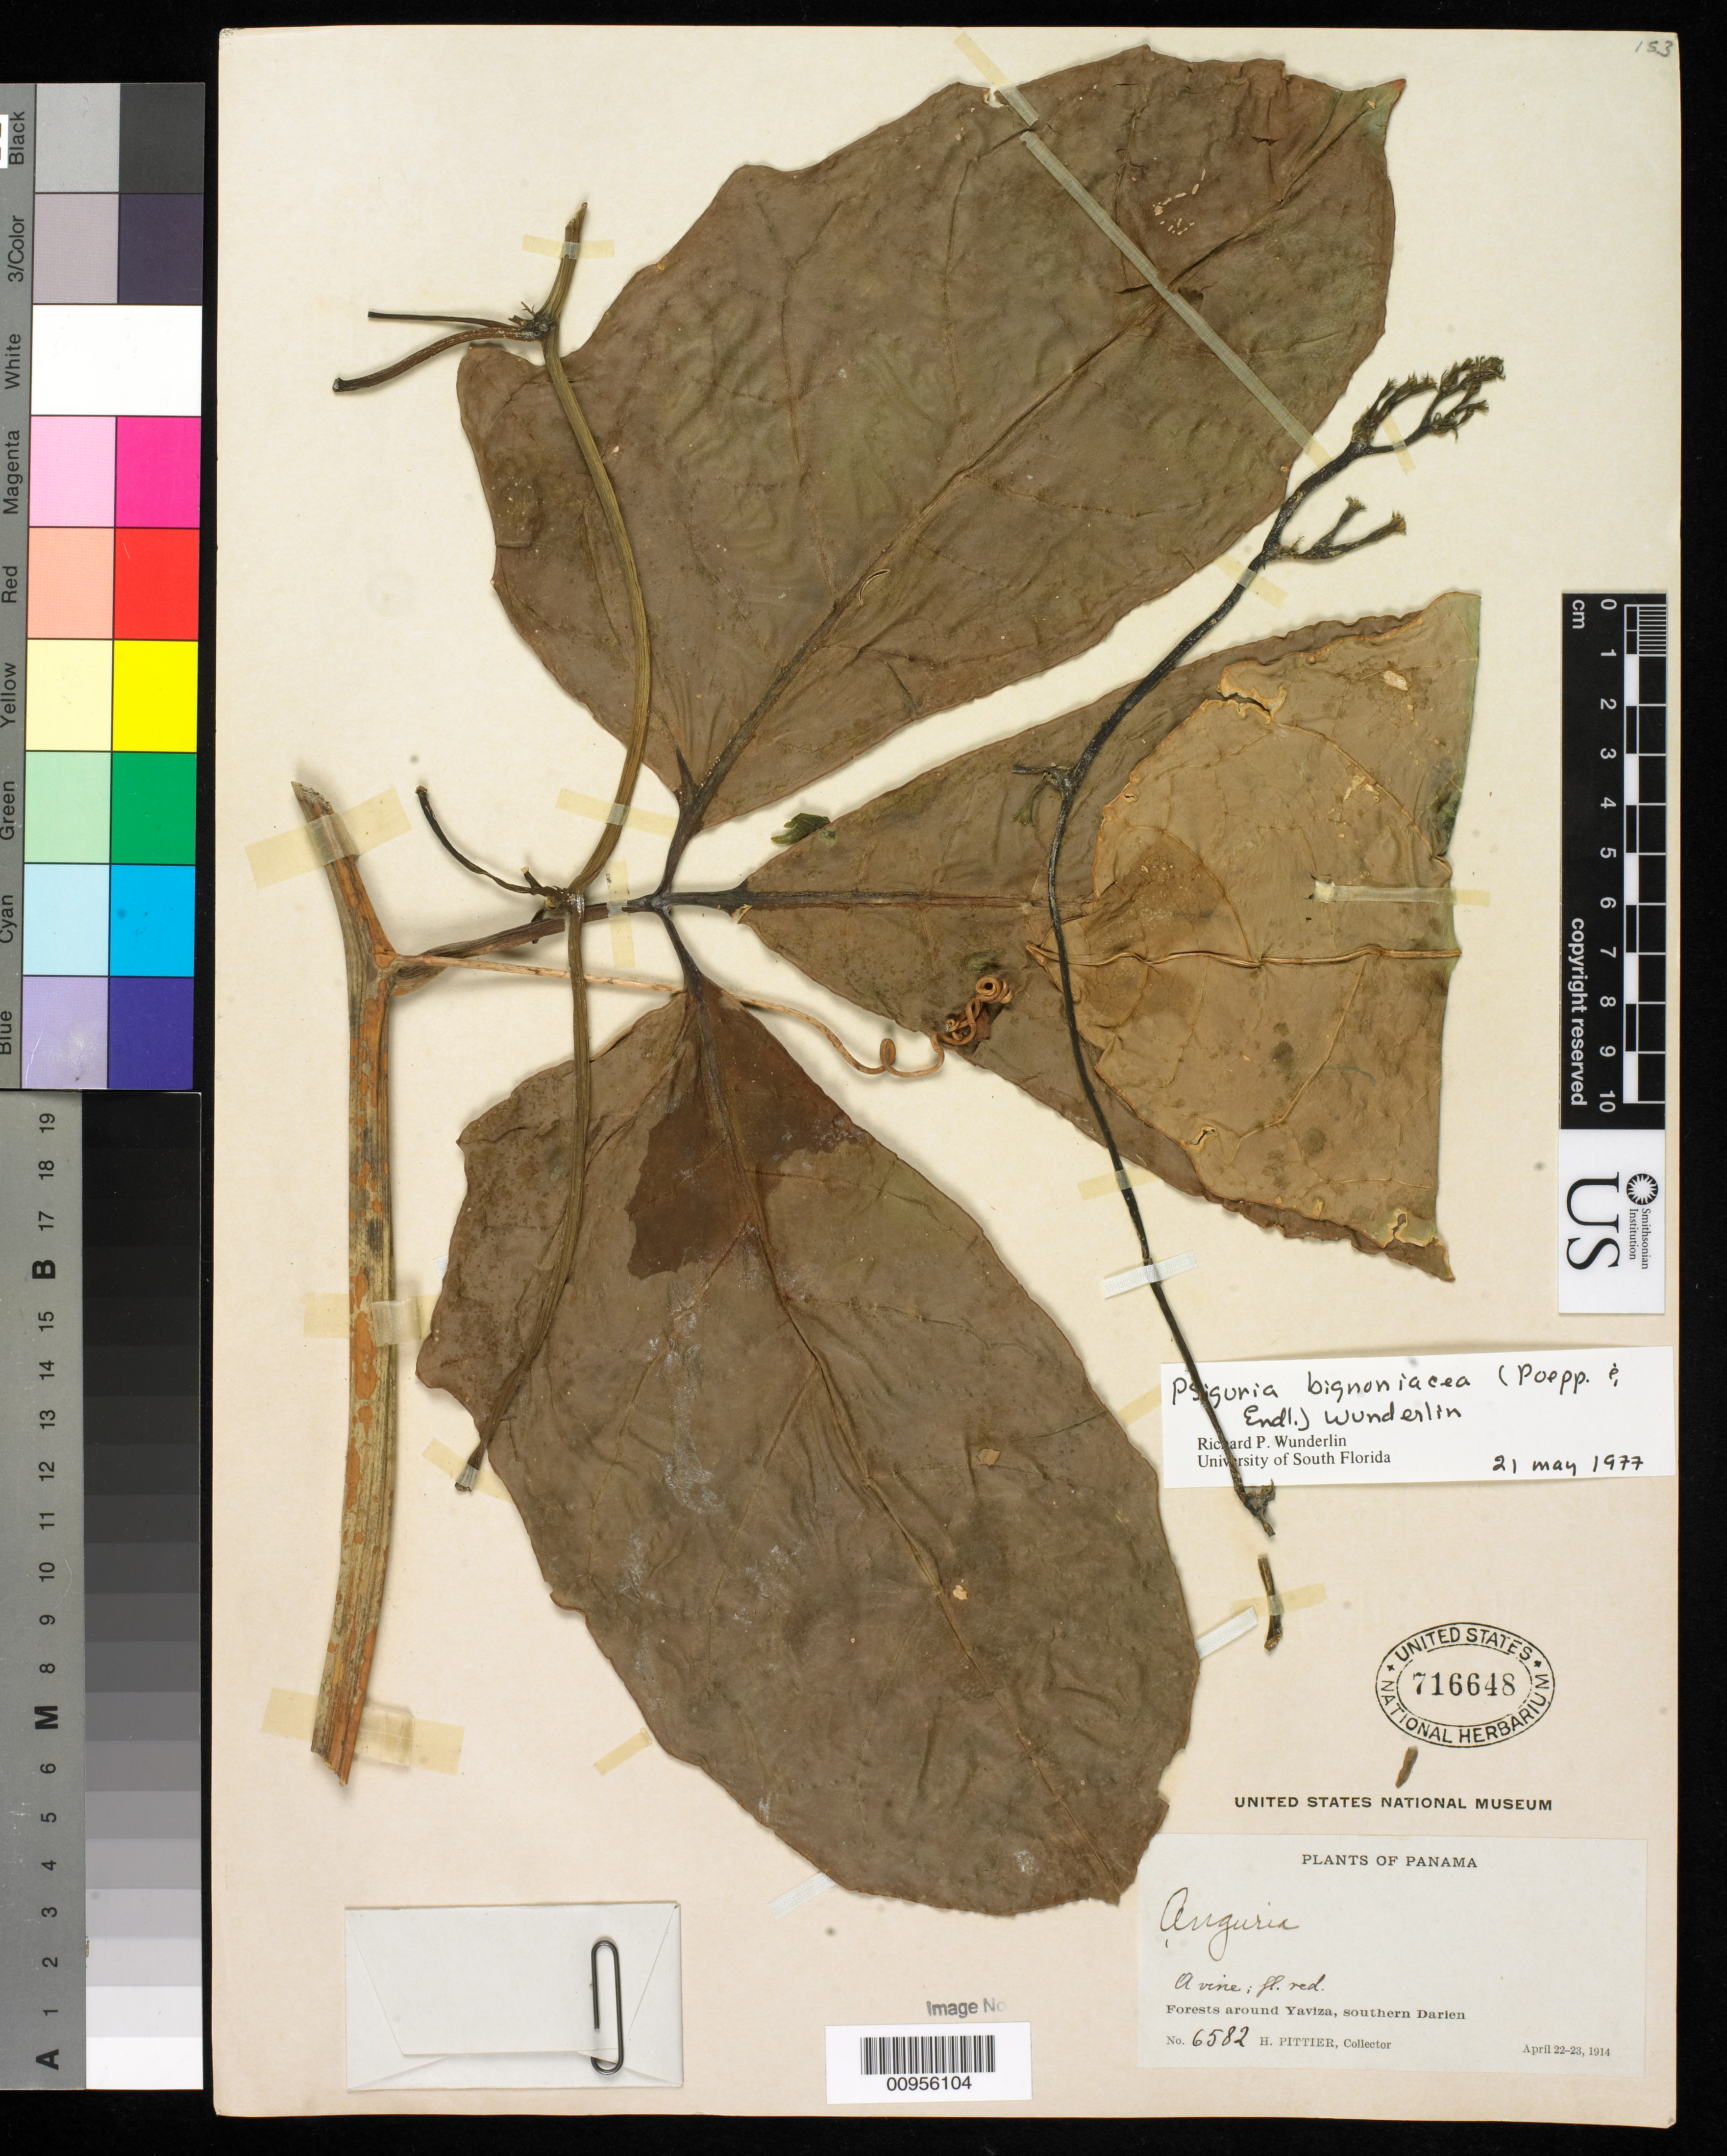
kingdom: Plantae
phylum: Tracheophyta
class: Magnoliopsida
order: Cucurbitales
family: Cucurbitaceae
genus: Anguria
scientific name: Anguria longeracemosa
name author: Pittier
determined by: Wunderlin, Richard P.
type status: Isotype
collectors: H. F. Pittier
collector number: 6582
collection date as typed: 22 Apr 1914 to 23 Apr 1914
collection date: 1914-04-22/1914-04-23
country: Panama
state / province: Darién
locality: Forests around Yaviza, southern Darien.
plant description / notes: According to Wunderlin (1978, Ann. Missouri Bot. Gard. 65: 345) the holotype is also at US, but never recorded and not found as of September 2009.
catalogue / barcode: US 716648